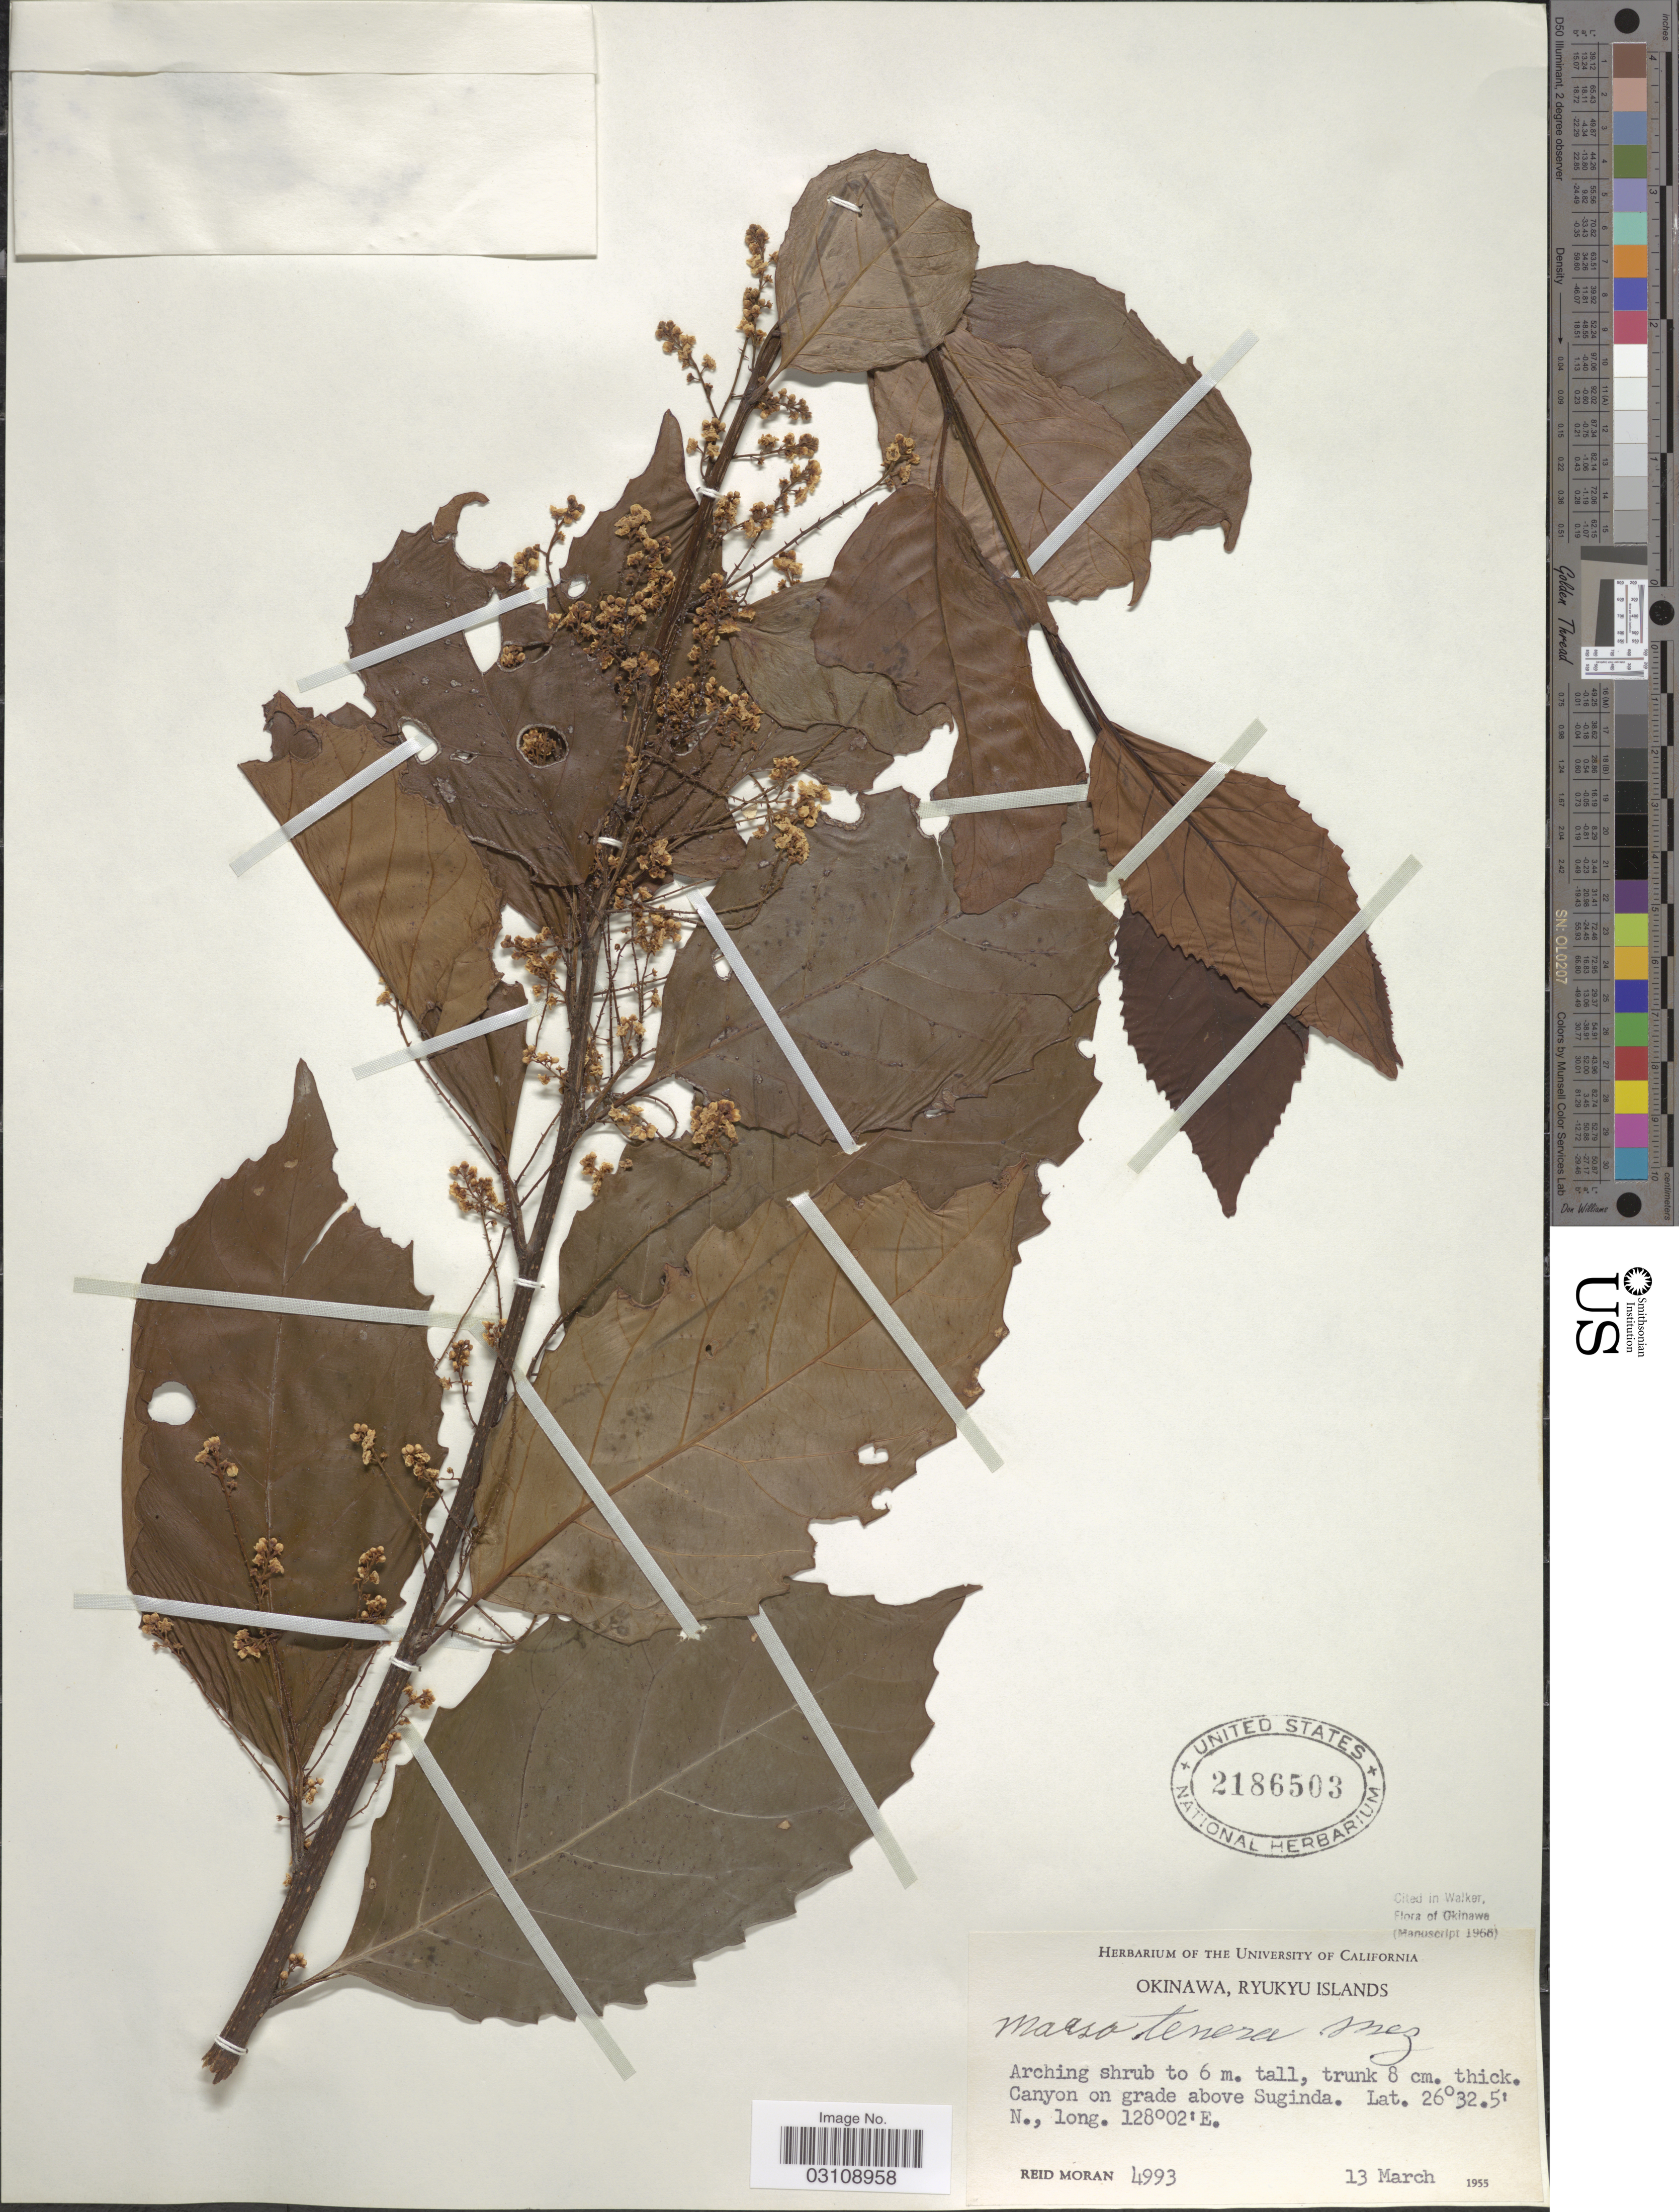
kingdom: Plantae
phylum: Tracheophyta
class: Magnoliopsida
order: Ericales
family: Primulaceae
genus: Maesa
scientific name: Maesa tenera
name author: Mez in Engl.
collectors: R. Moran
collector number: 4993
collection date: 1955-03-13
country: Japan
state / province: Okinawa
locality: Ryukyu Islands. Canyon on grade above Suginda.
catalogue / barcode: US 2186503